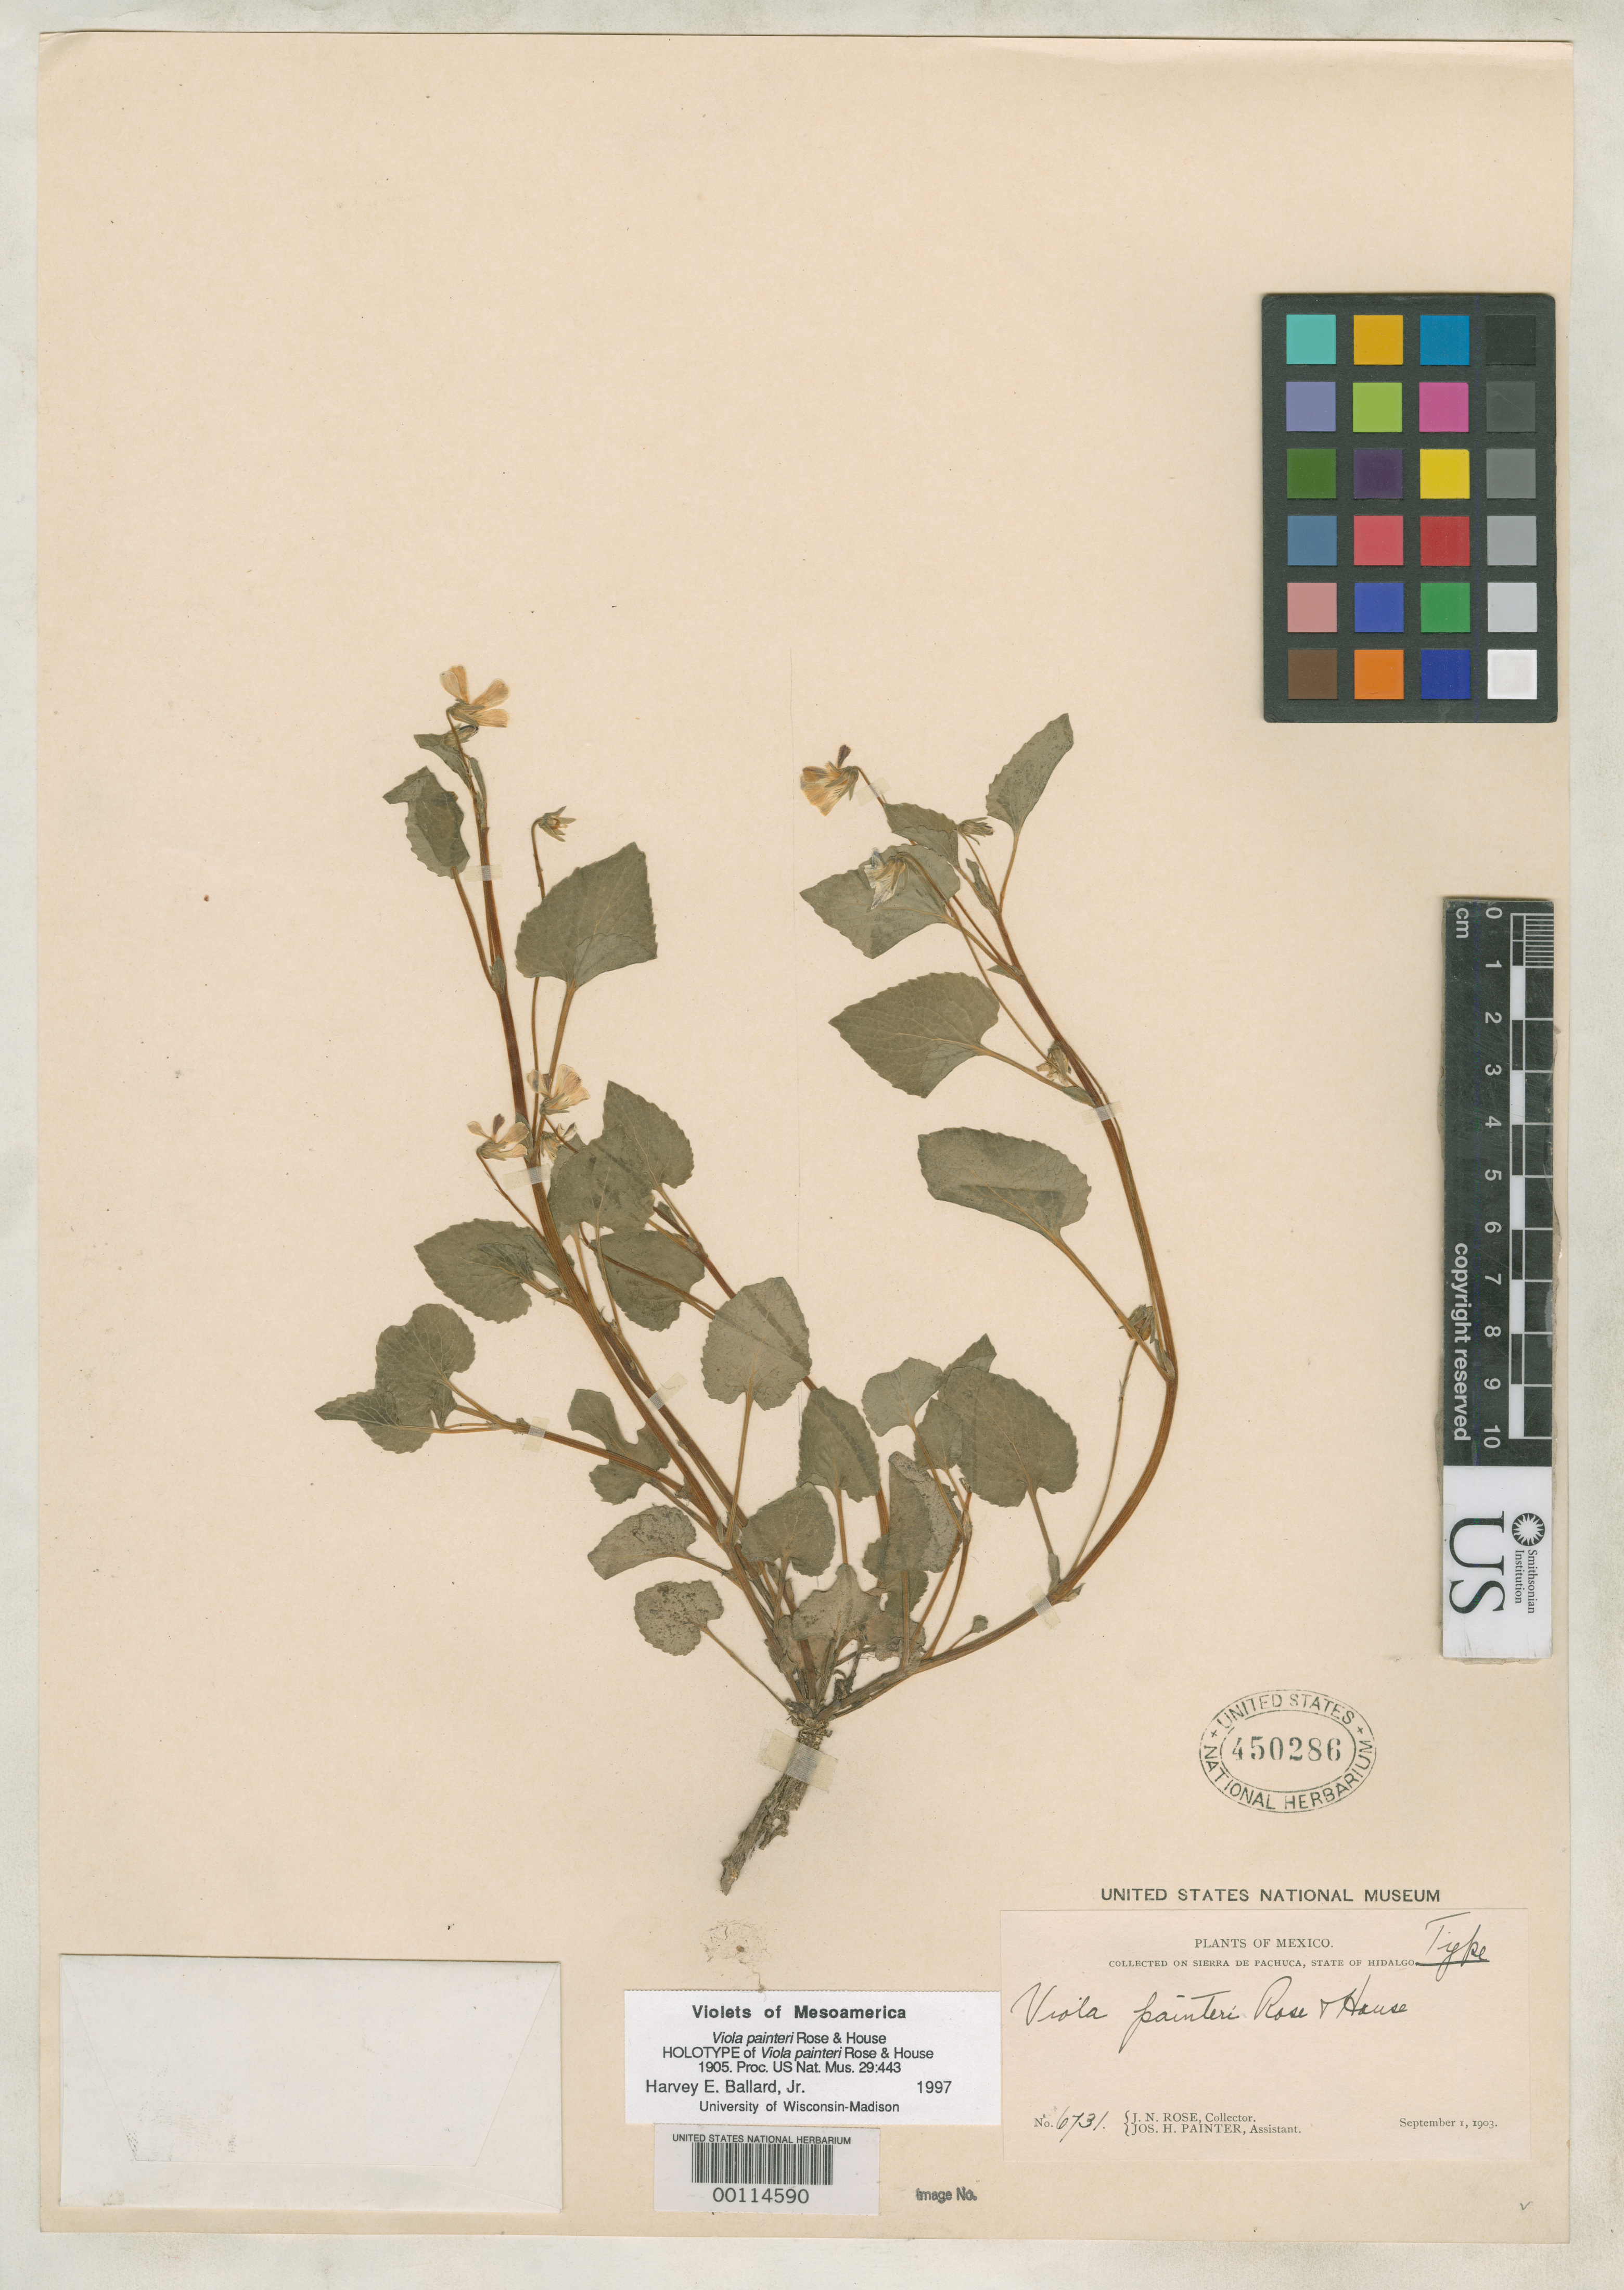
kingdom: Plantae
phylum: Tracheophyta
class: Magnoliopsida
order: Malpighiales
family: Violaceae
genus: Viola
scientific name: Viola painteri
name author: Rose & House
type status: Holotype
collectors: J. N. Rose & J. H. Painter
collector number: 6731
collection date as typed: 01 Sep 1903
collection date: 1903-09-01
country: Mexico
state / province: Hidalgo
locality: Sierra de Pachuca.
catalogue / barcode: US 450286